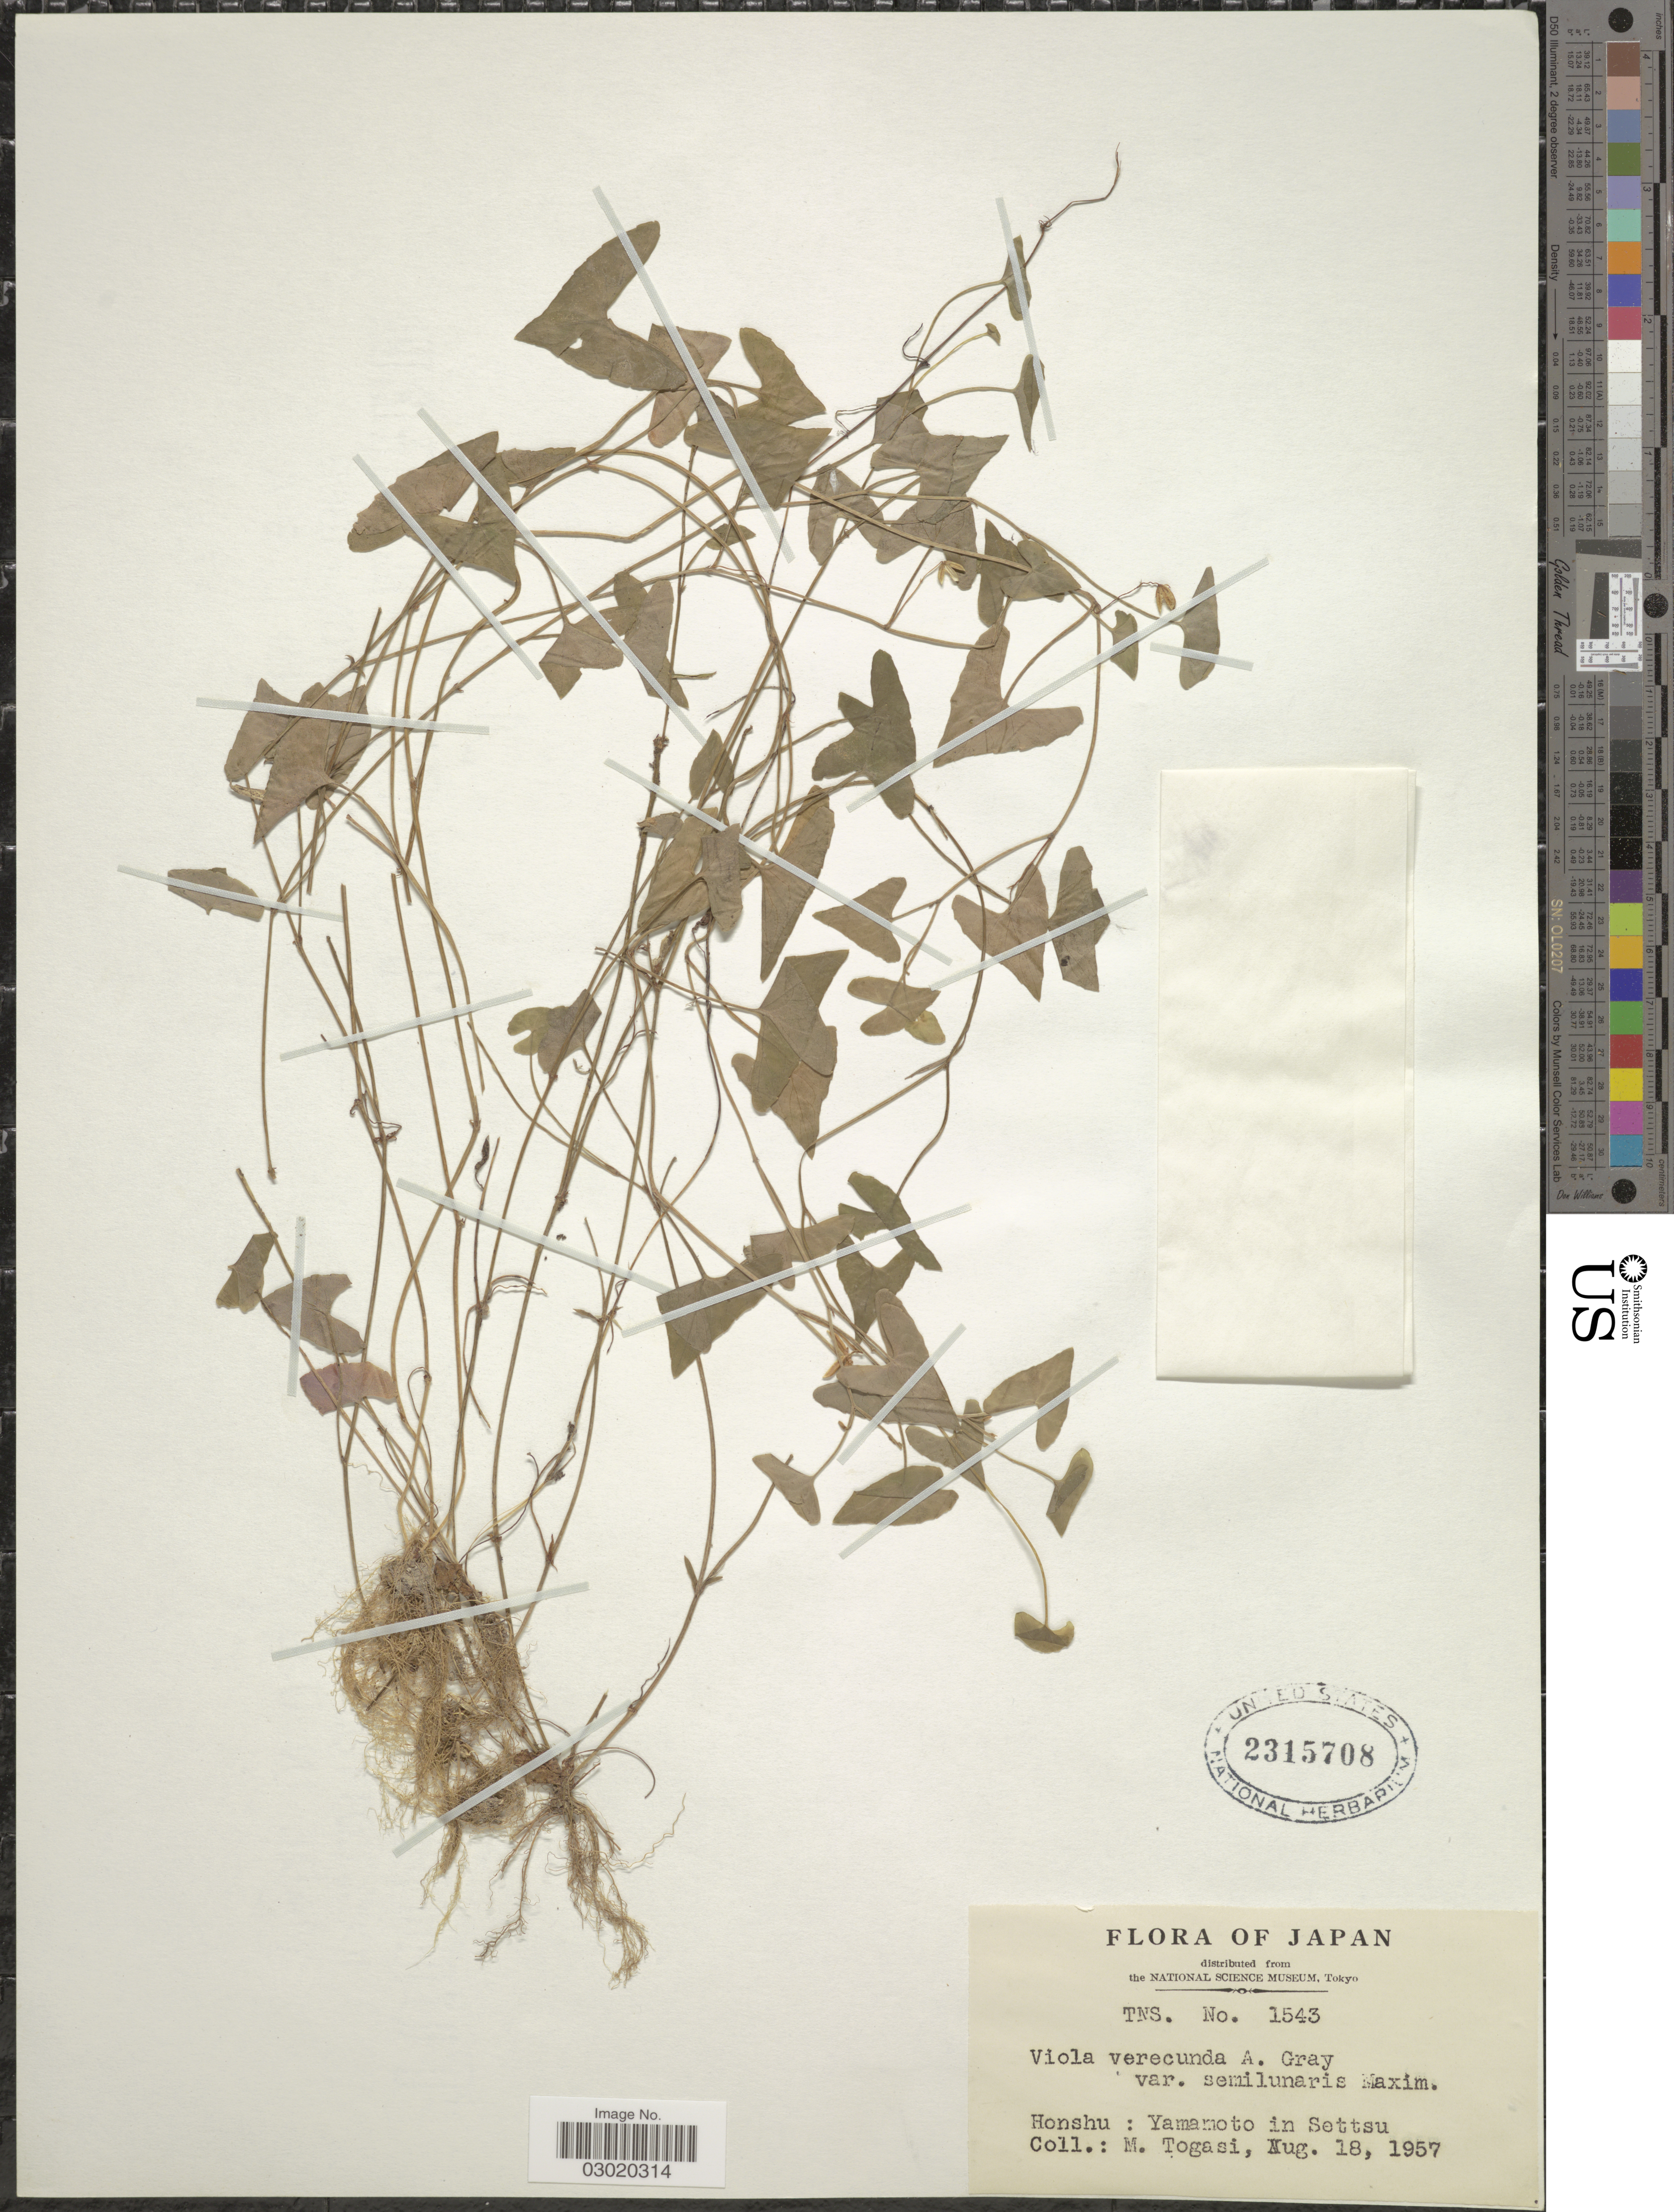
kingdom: Plantae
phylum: Tracheophyta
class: Magnoliopsida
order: Malpighiales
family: Violaceae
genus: Viola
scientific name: Viola verecunda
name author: A. Gray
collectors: M. Togasi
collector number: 1543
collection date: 1957-08-18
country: Japan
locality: Honshu: Yamamoto in Settsu.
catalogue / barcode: US 2315708